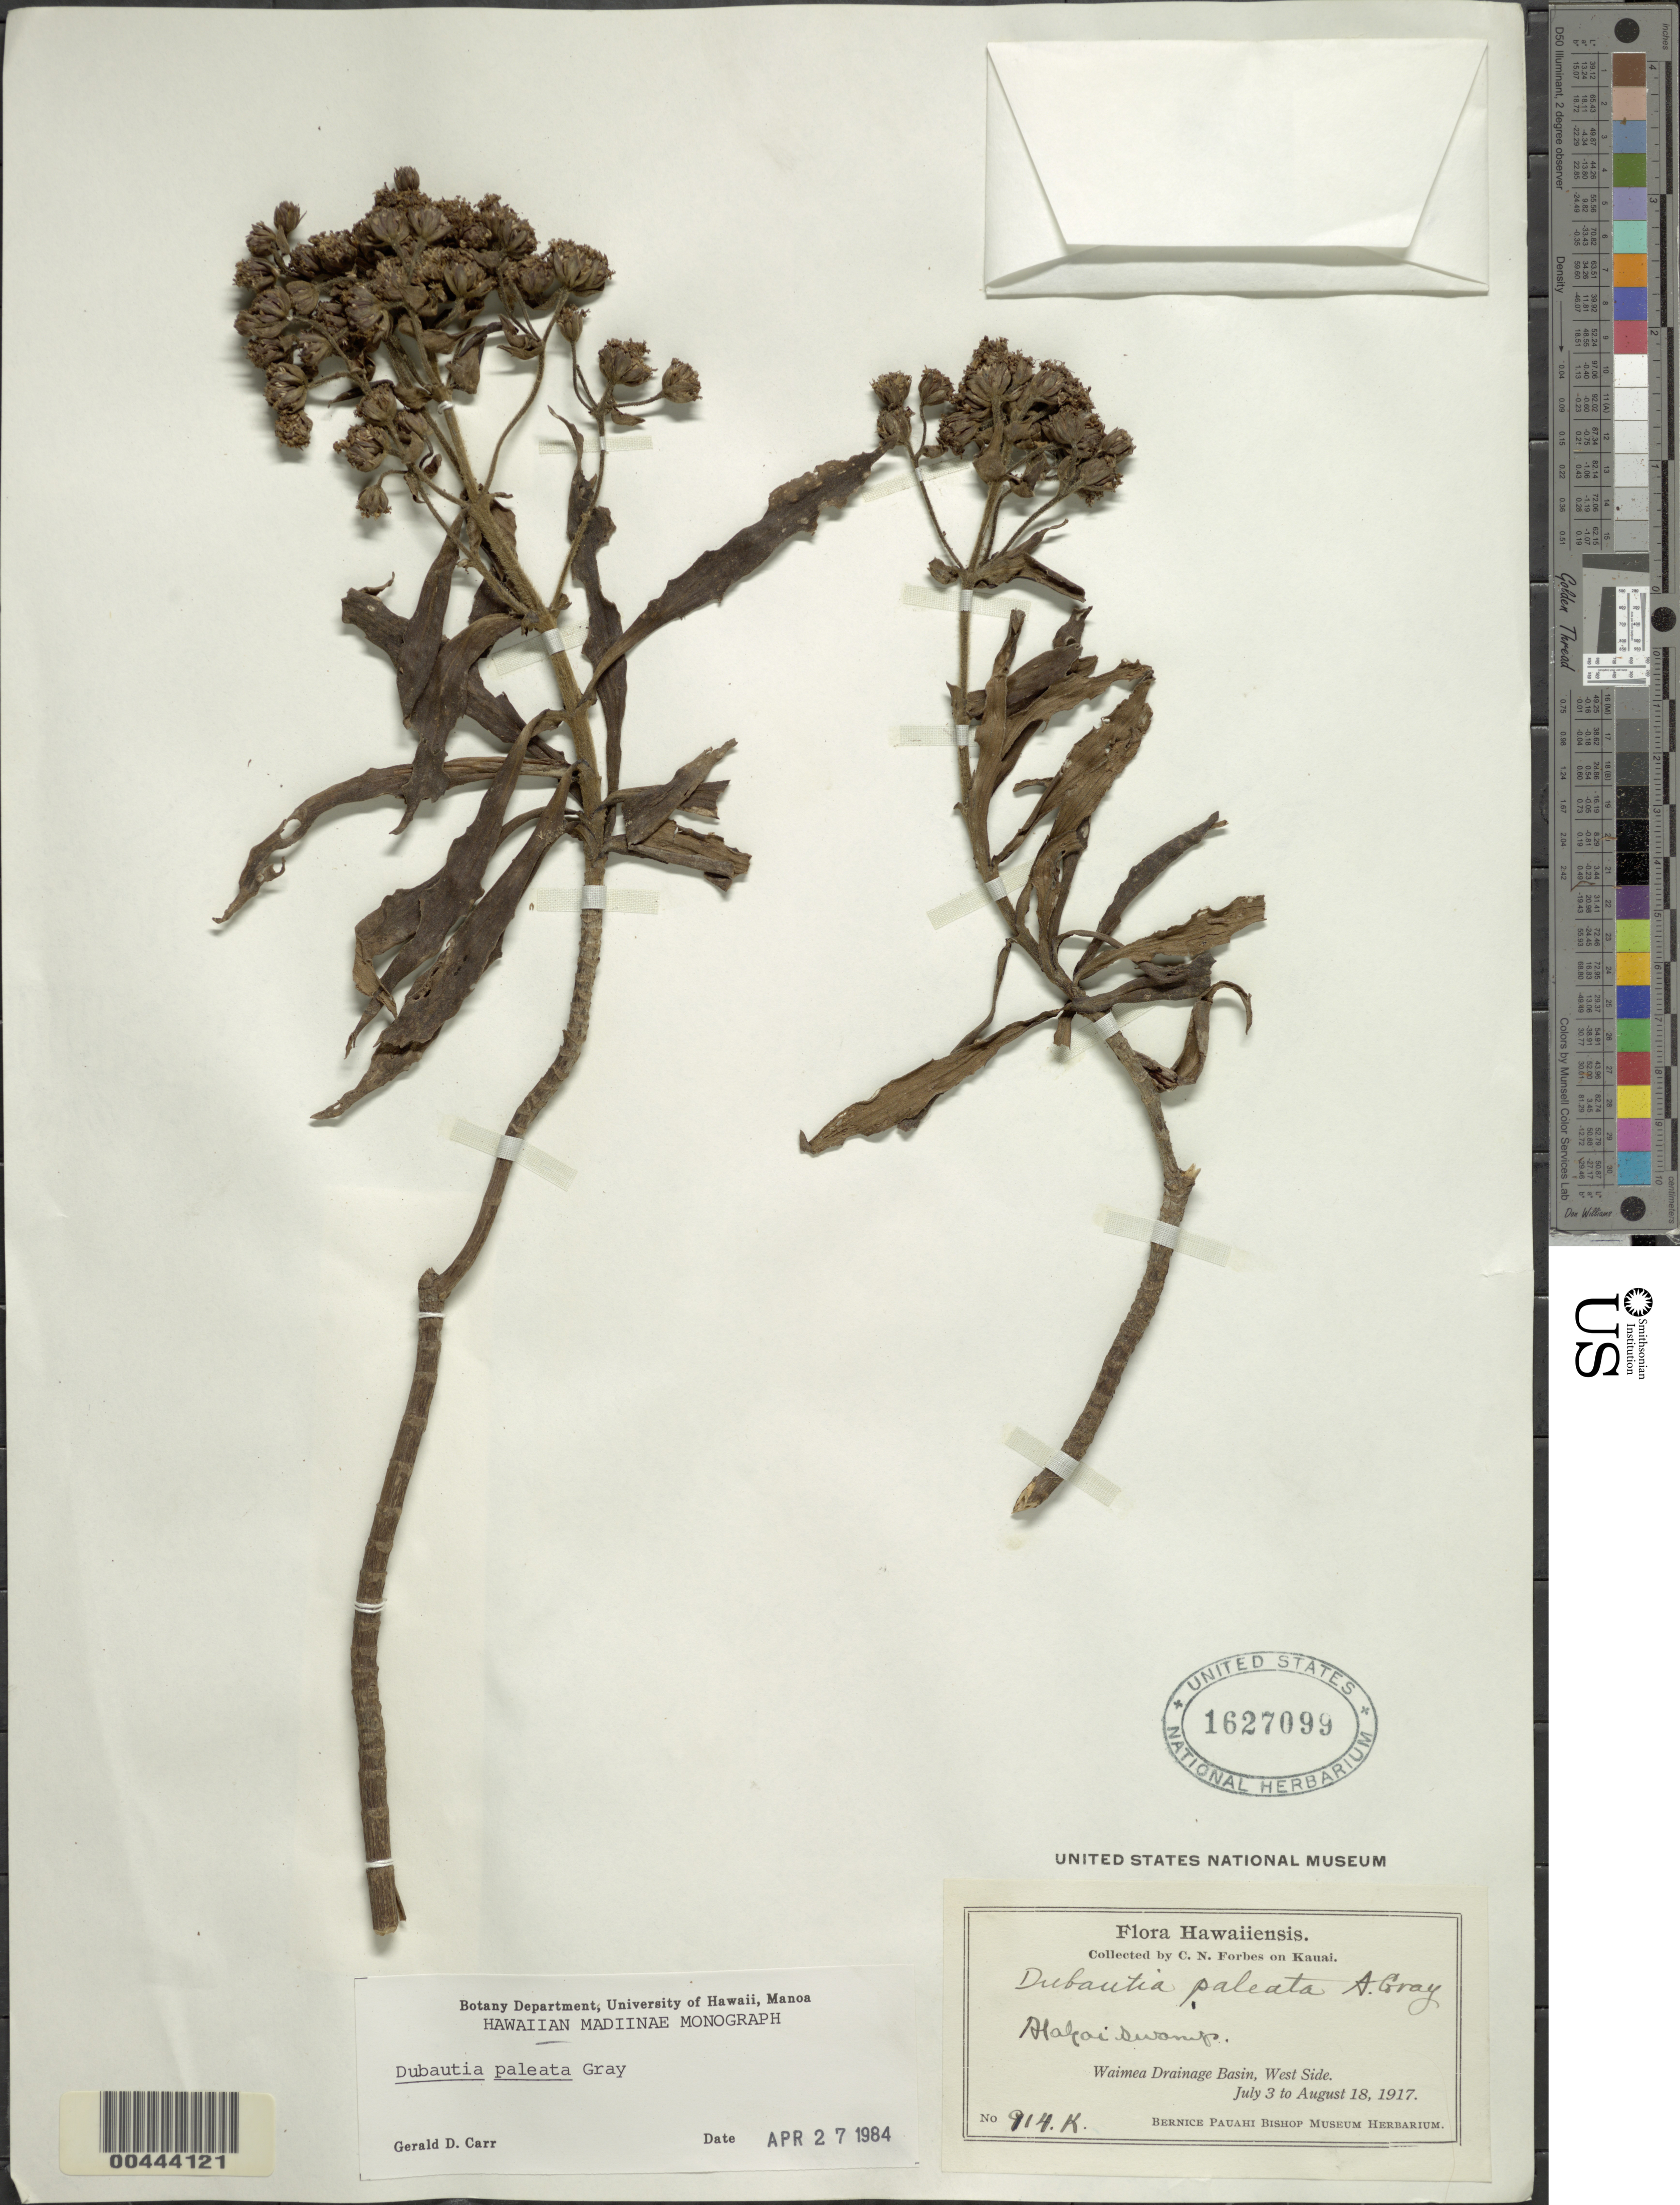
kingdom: Plantae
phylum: Tracheophyta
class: Magnoliopsida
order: Asterales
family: Asteraceae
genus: Dubautia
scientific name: Dubautia paleata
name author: A. Gray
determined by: Carr, G. D.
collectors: C. N. Forbes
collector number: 914.K.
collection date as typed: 3 Jul 1917 to 18 Aug 1917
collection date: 1917-07-03/1917-08-18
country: United States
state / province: Hawaii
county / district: Kauai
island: Kaua'i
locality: Alakai Swamp, Waimea Drainage Basin, W side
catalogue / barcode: US 1627099